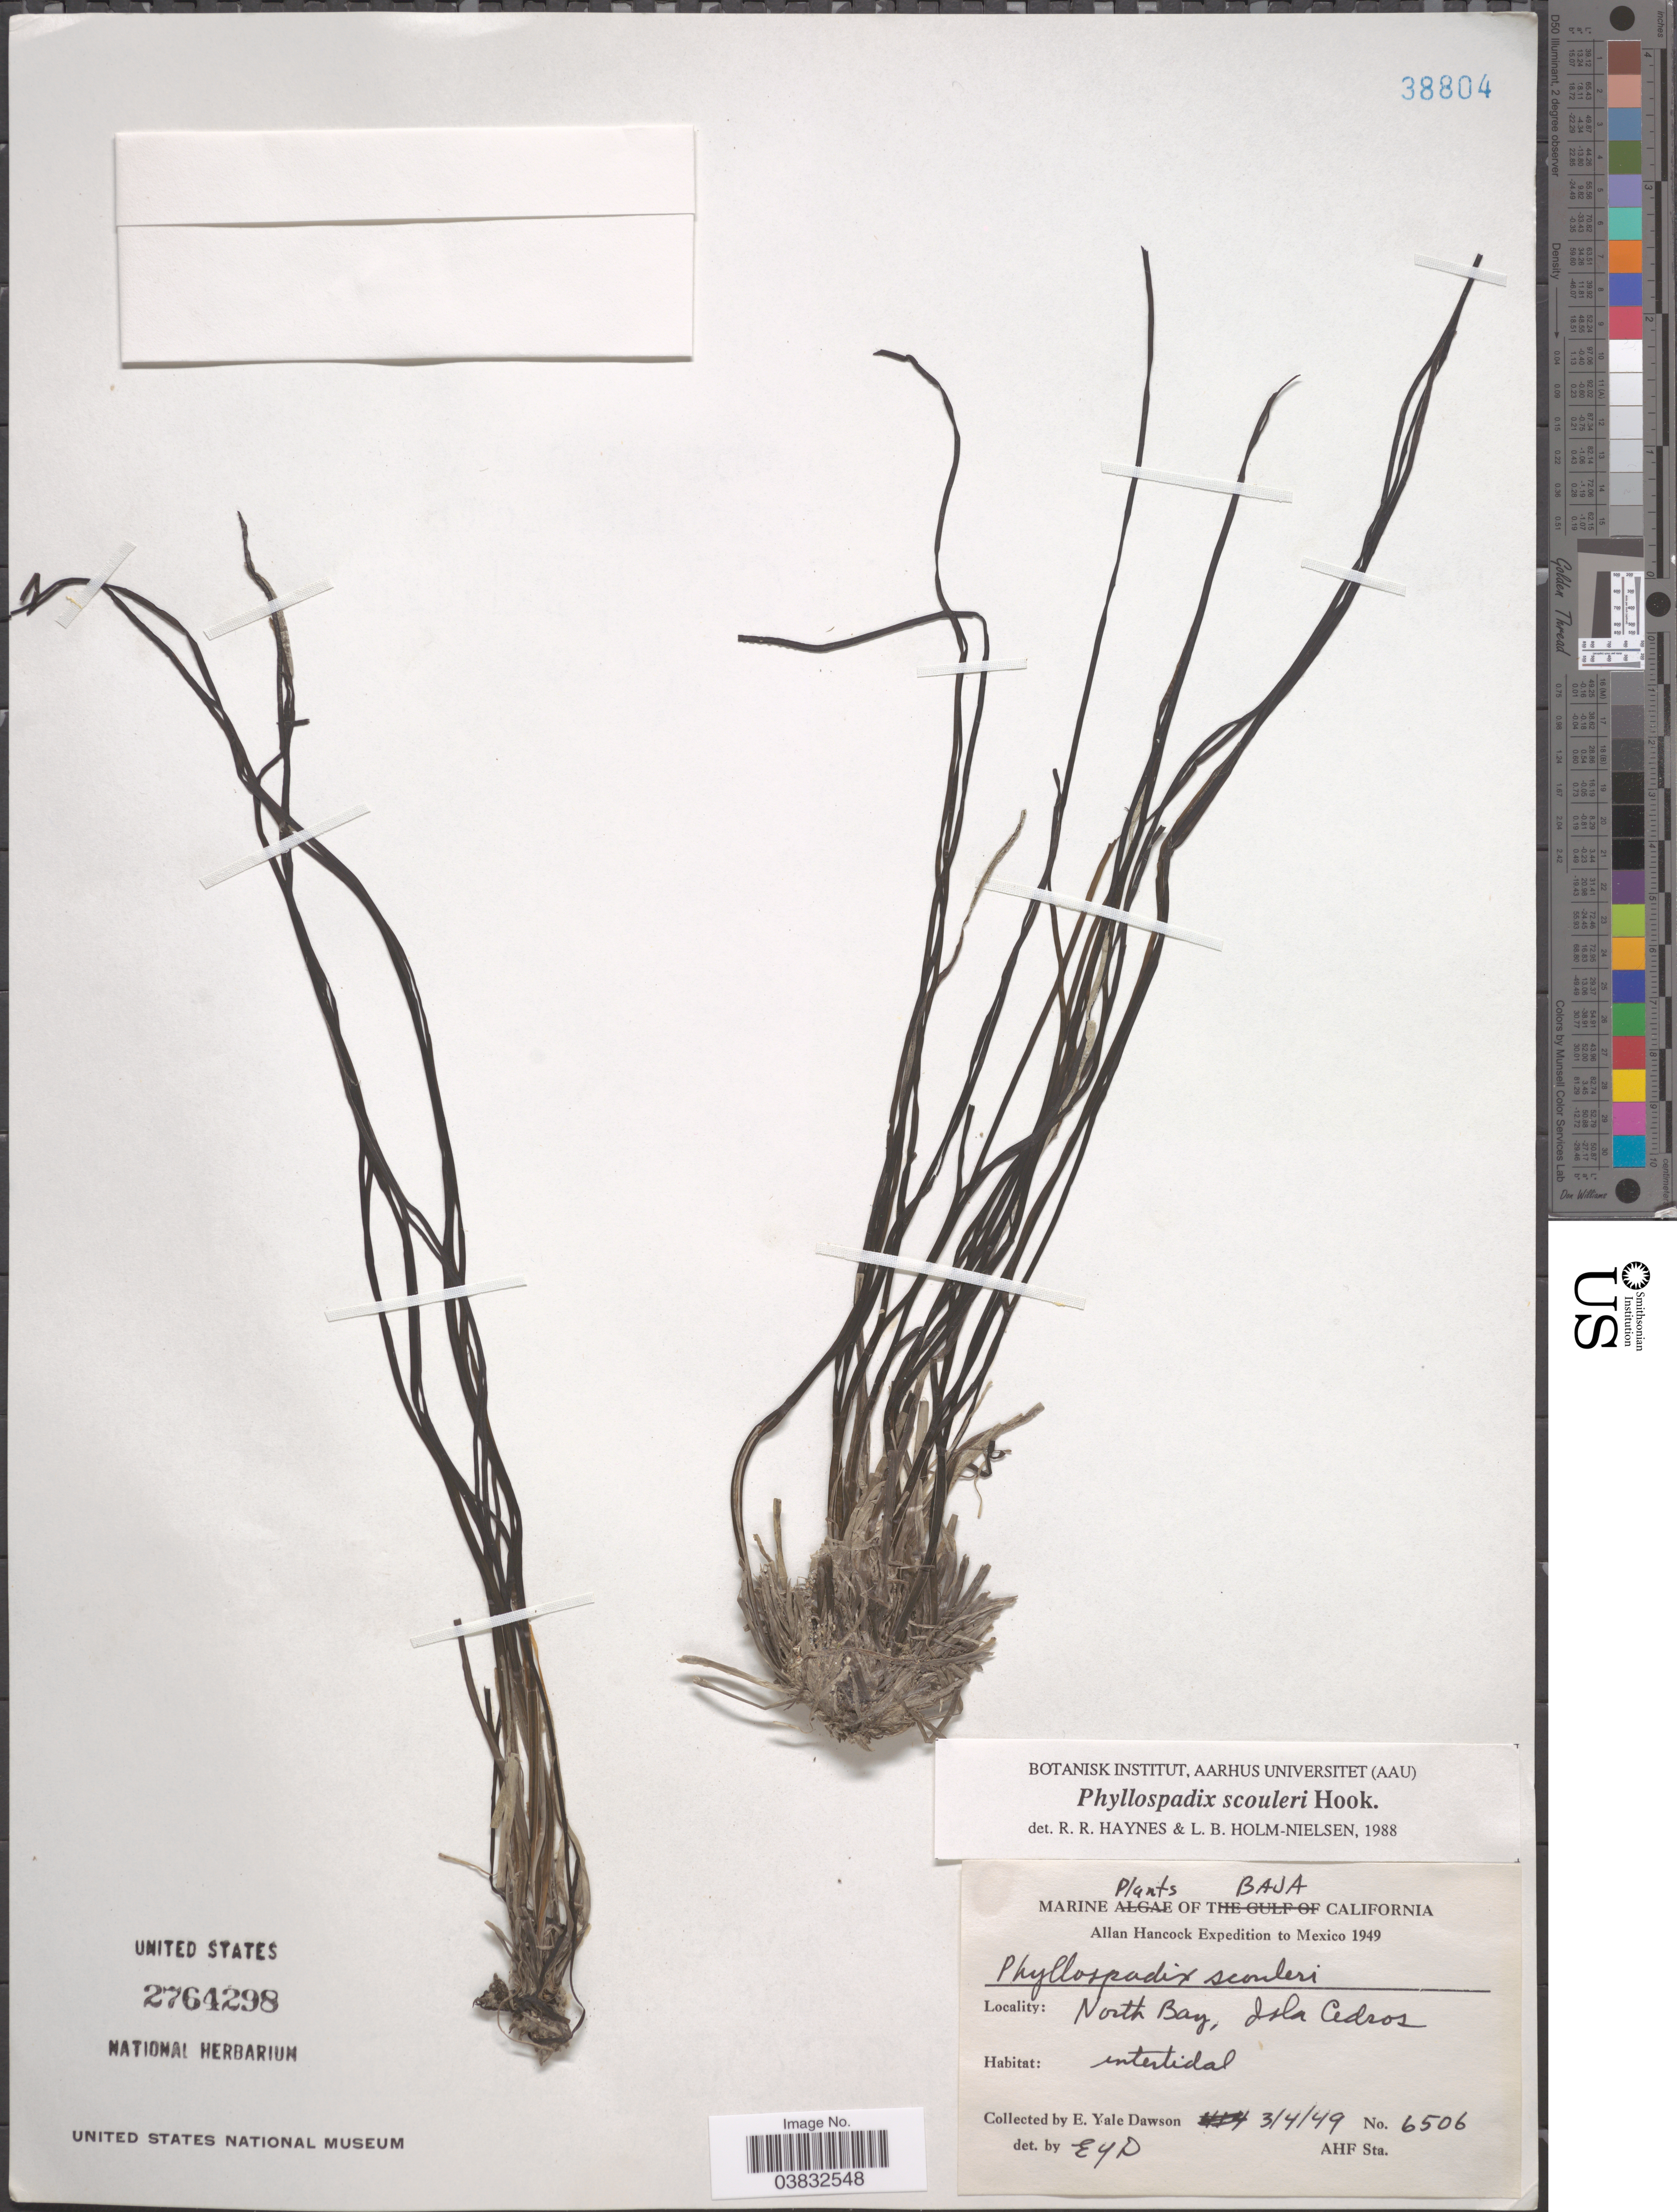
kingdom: Plantae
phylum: Tracheophyta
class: Liliopsida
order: Alismatales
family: Zosteraceae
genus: Phyllospadix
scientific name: Phyllospadix scouleri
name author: Hook.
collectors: N. Yensen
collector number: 6506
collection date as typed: Transcribed d/m/y: 4/3/49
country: Mexico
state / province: Baja California Norte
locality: North Bay, Isla Cedros.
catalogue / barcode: US 2764298